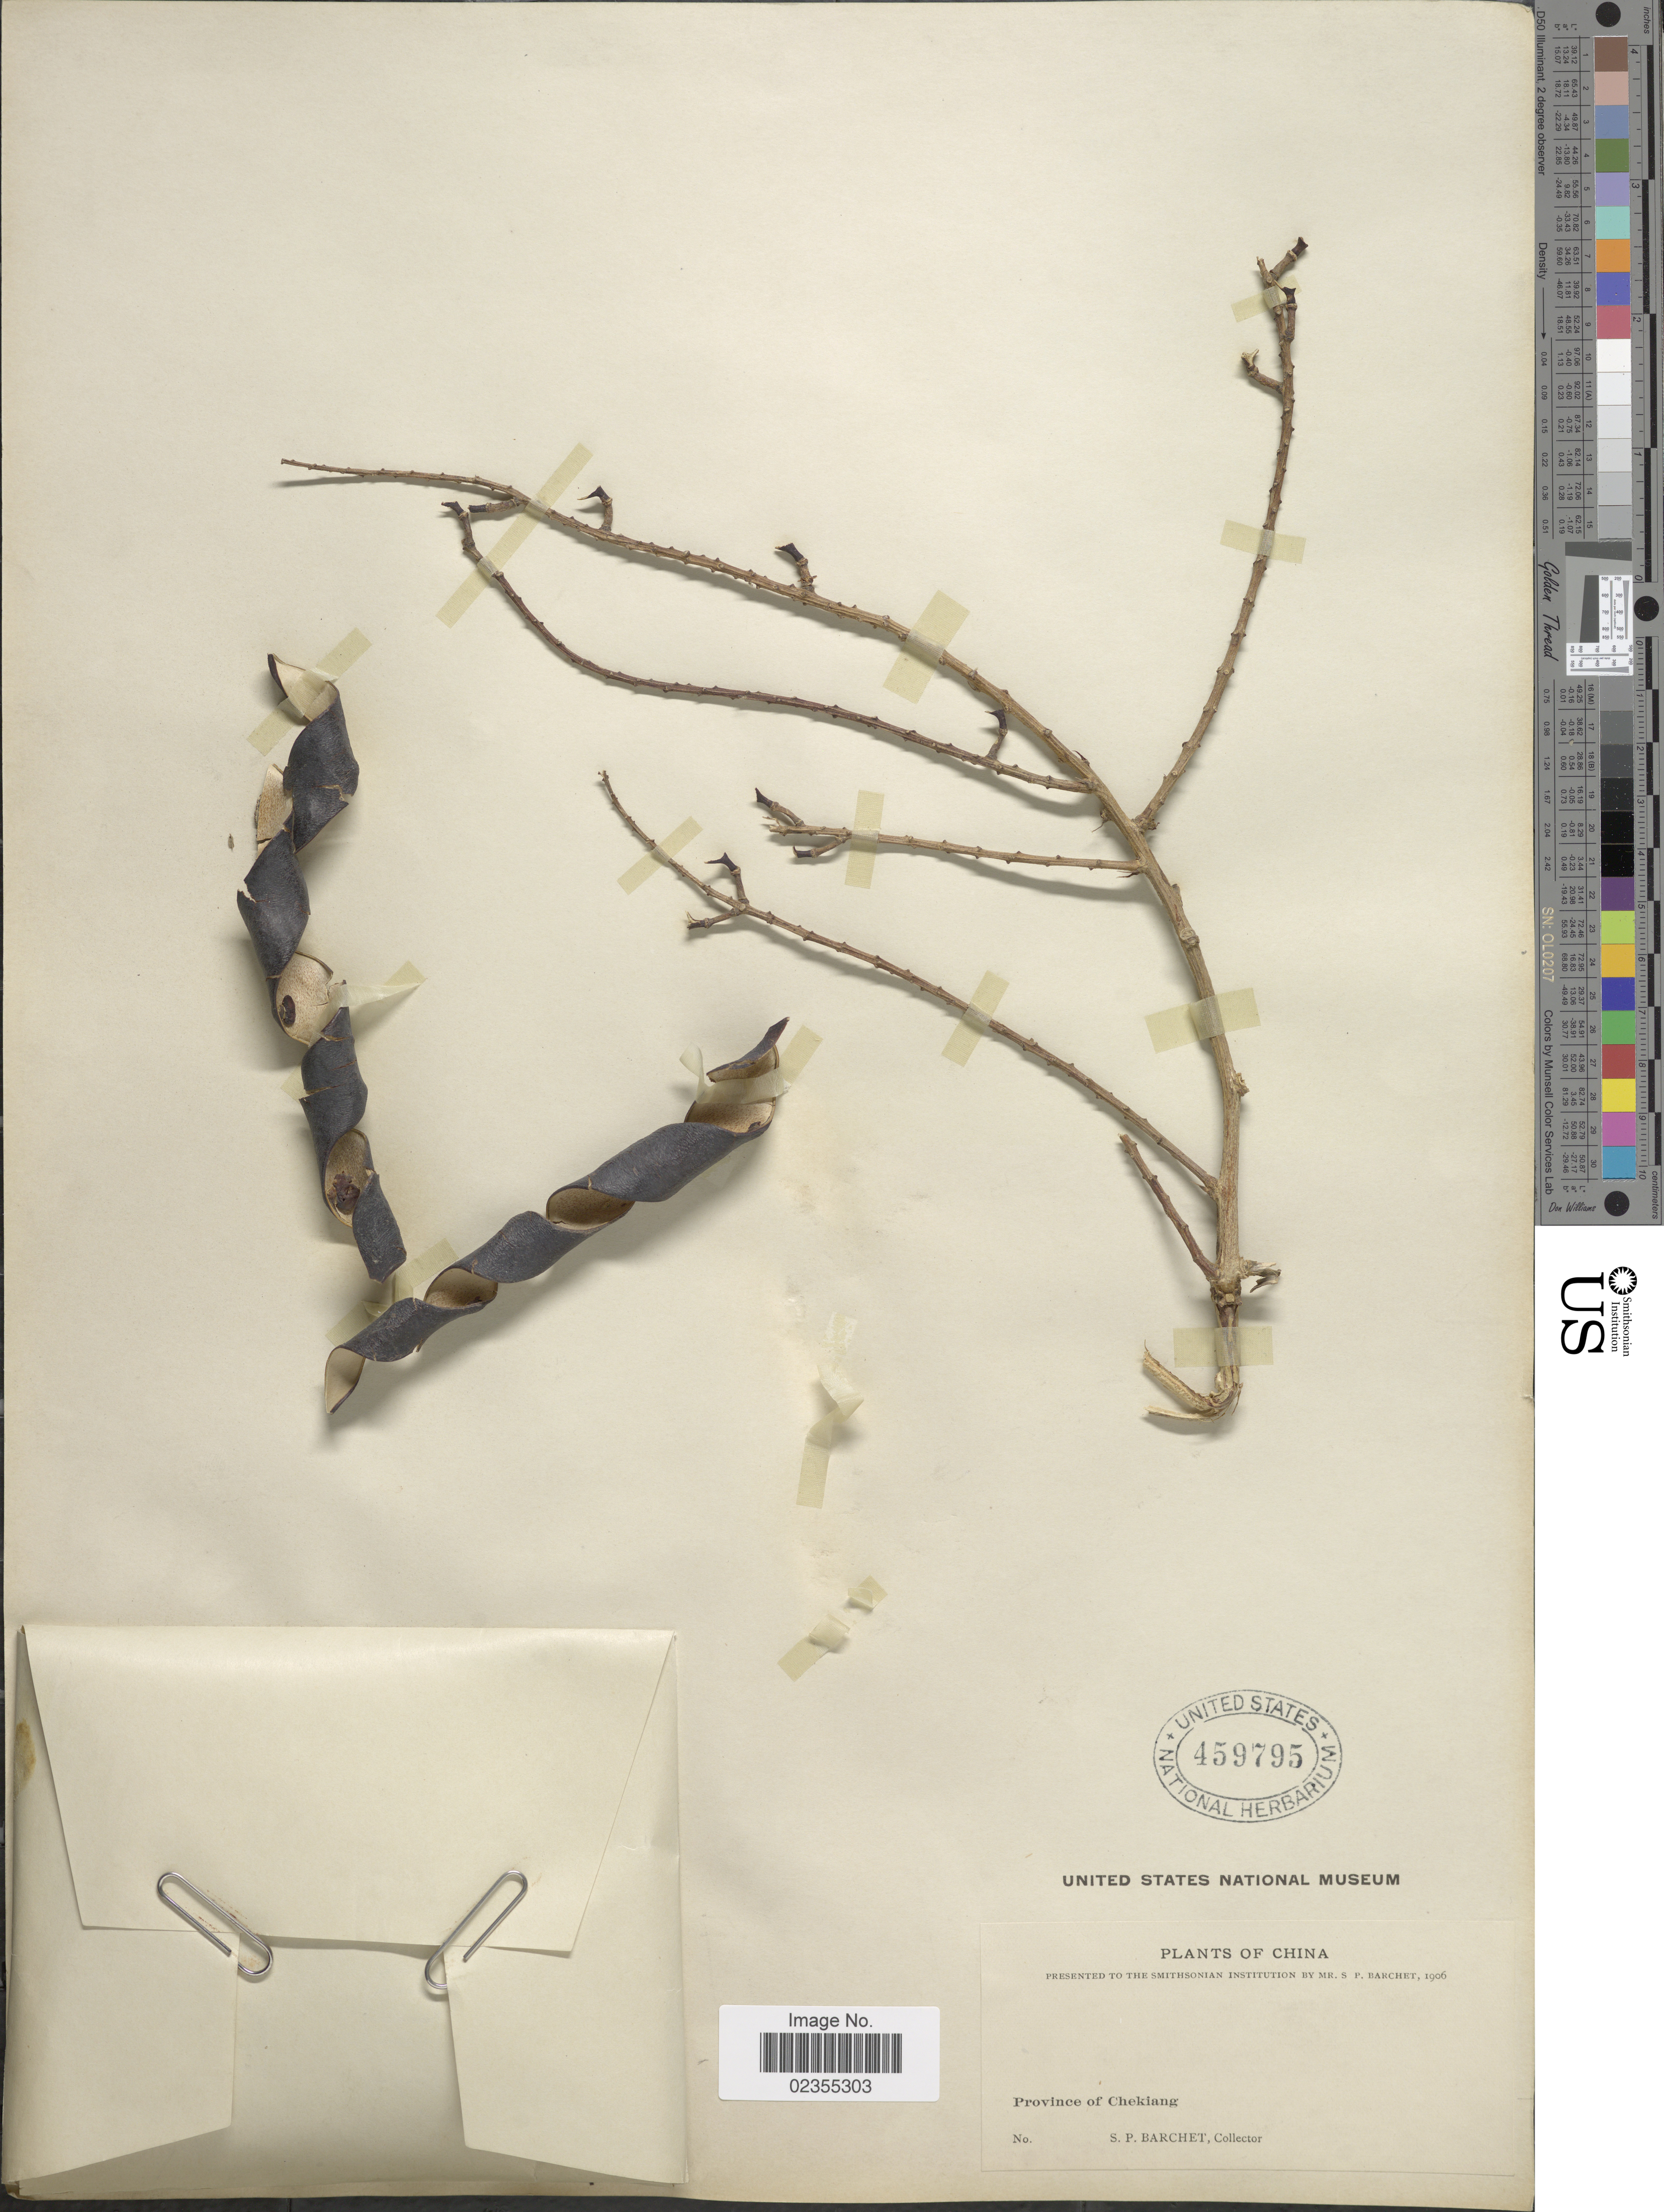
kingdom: Plantae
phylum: Tracheophyta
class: Magnoliopsida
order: Fabales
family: Fabaceae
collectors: S. P. Barchet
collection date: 1906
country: China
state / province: Zhejiang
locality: Province of Chekiang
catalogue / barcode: US 459795